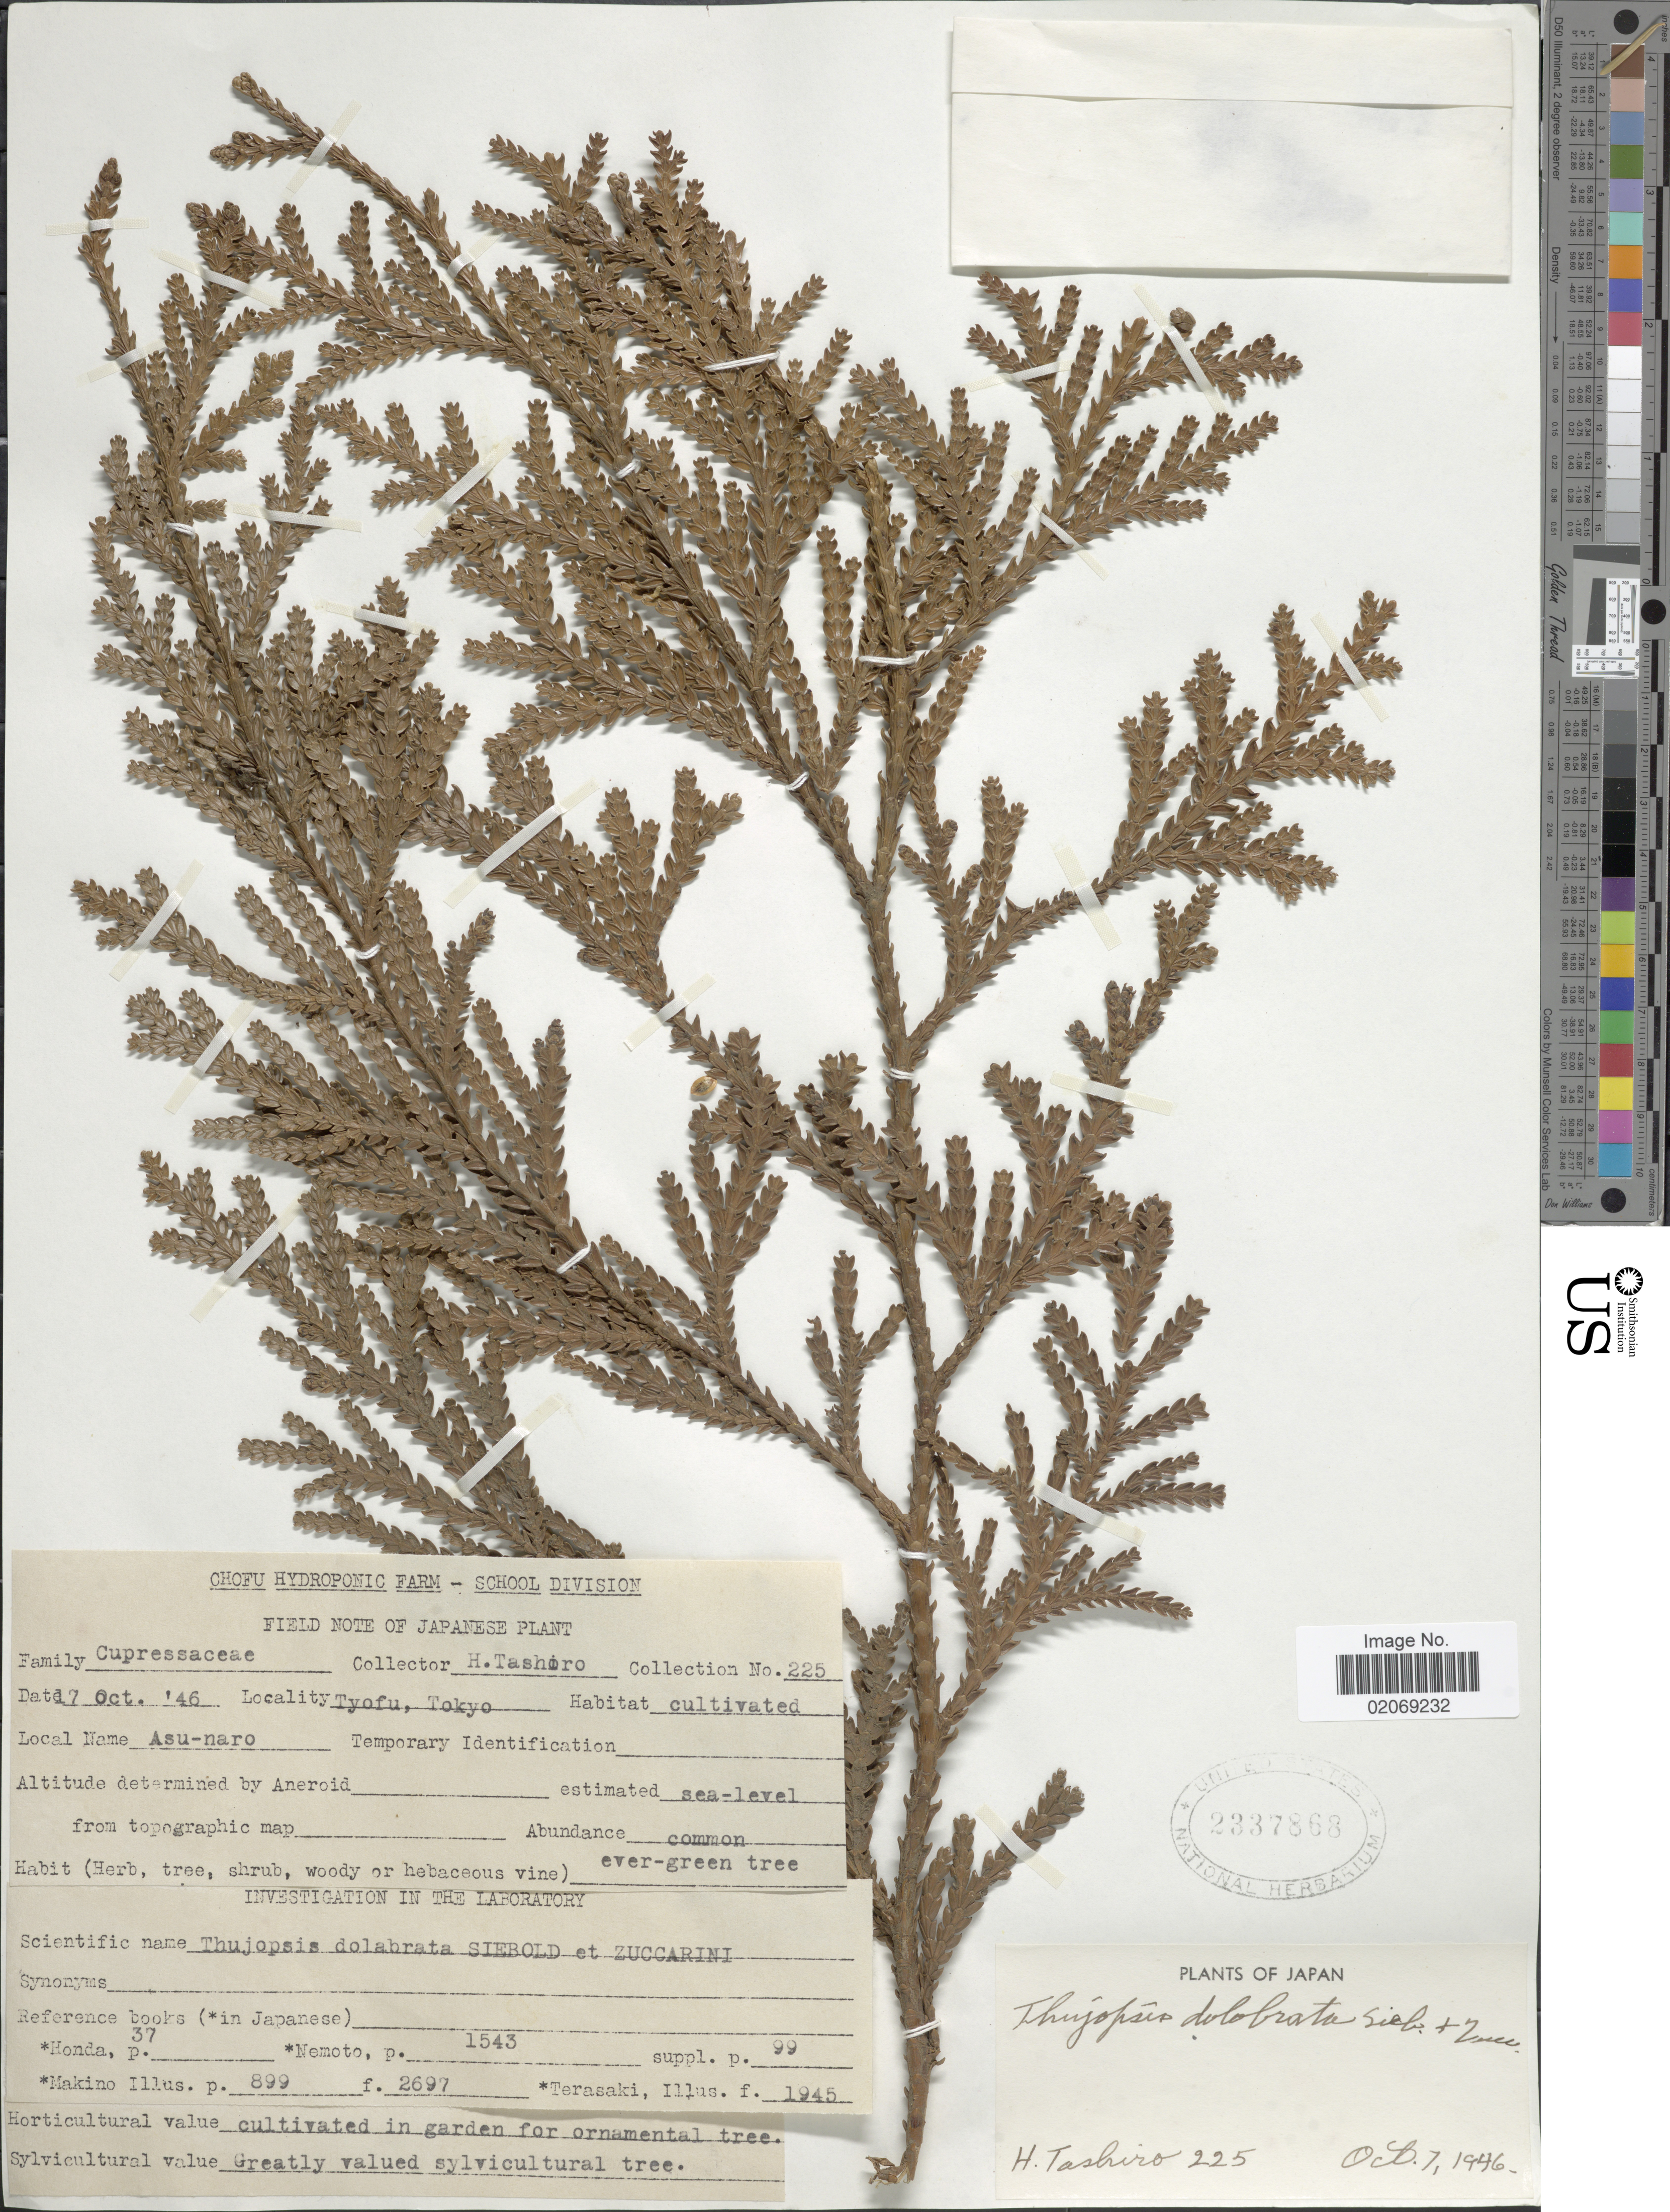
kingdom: Plantae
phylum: Tracheophyta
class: Pinopsida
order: Pinales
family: Cupressaceae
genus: Thujopsis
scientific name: Thujopsis dolabrata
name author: (Thunb. ex L. f.) Siebold & Zucc.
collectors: H. Tashiro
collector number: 225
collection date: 1946-10-07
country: Japan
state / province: Tokyo, Federal City of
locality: Tyofu, Tokyo, cultivated in garden for ornamental tree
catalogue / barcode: US 2337868